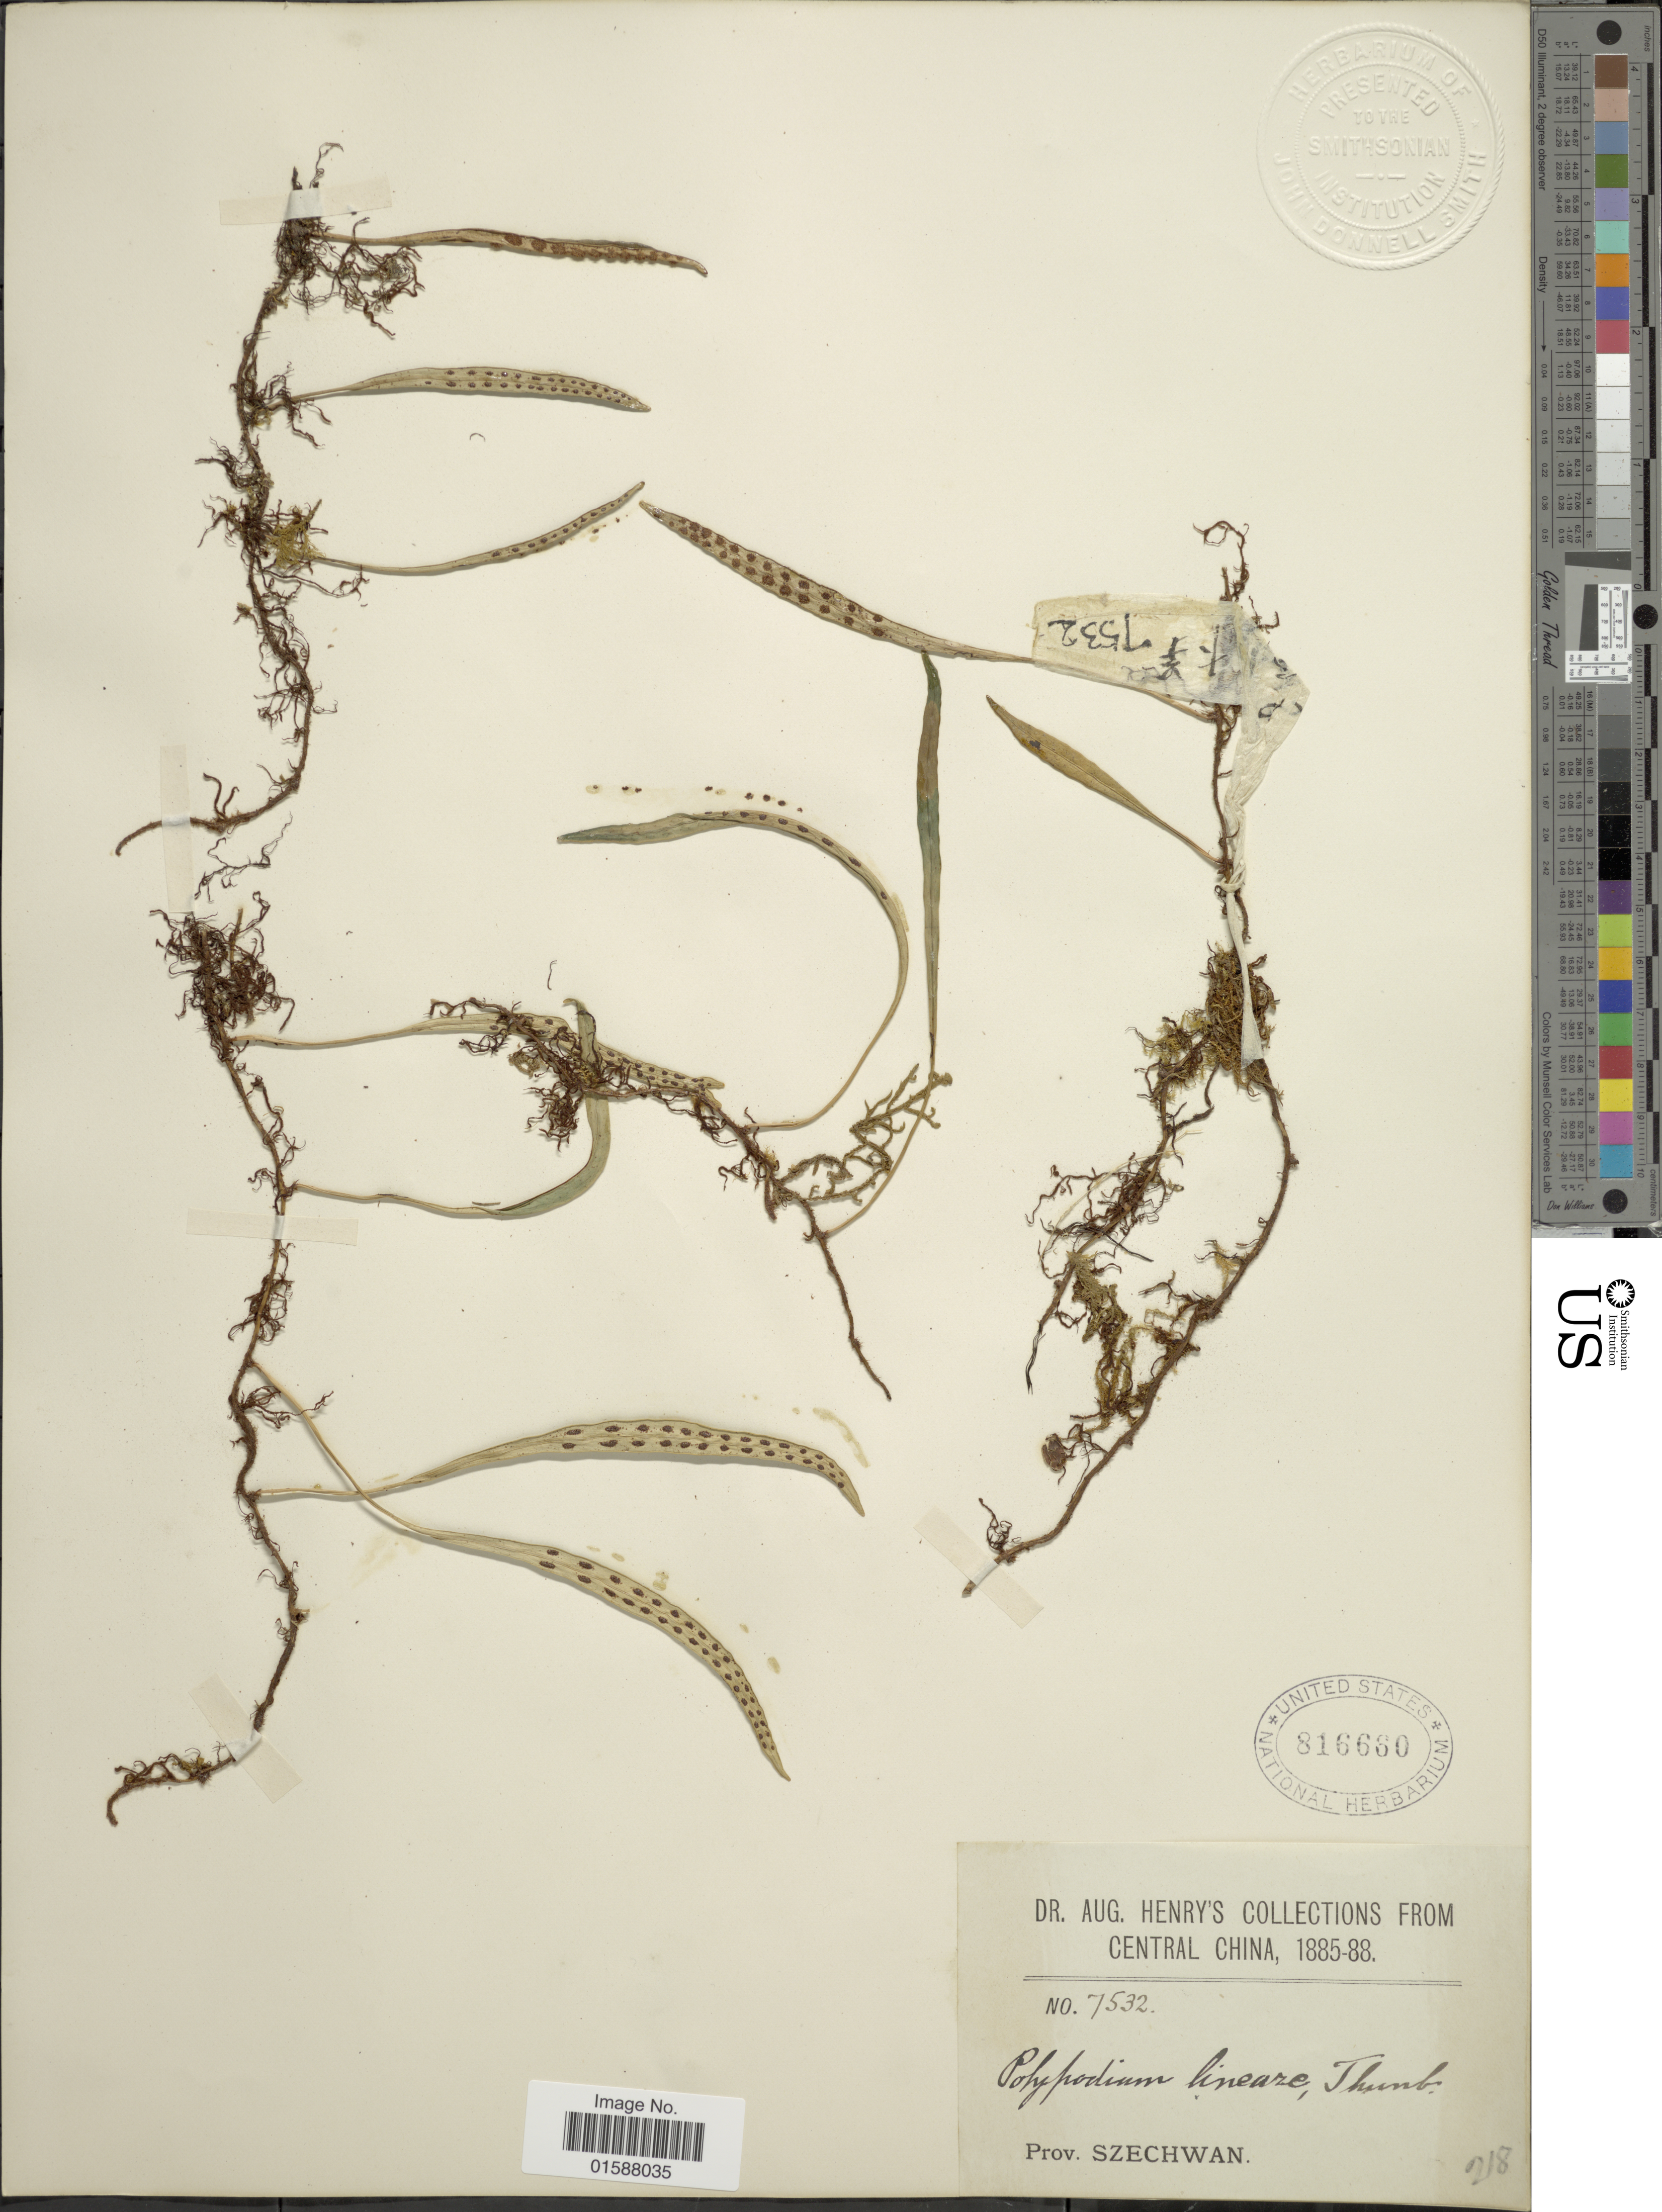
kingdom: Plantae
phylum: Tracheophyta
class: Polypodiopsida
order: Polypodiales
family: Polypodiaceae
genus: Lepisorus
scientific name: Lepisorus thunbergianus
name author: (Kaulf.) Ching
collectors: A. Henry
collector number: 7532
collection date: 1885/1888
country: China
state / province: Sichuan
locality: Central China. Szechwan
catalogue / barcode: US 816660